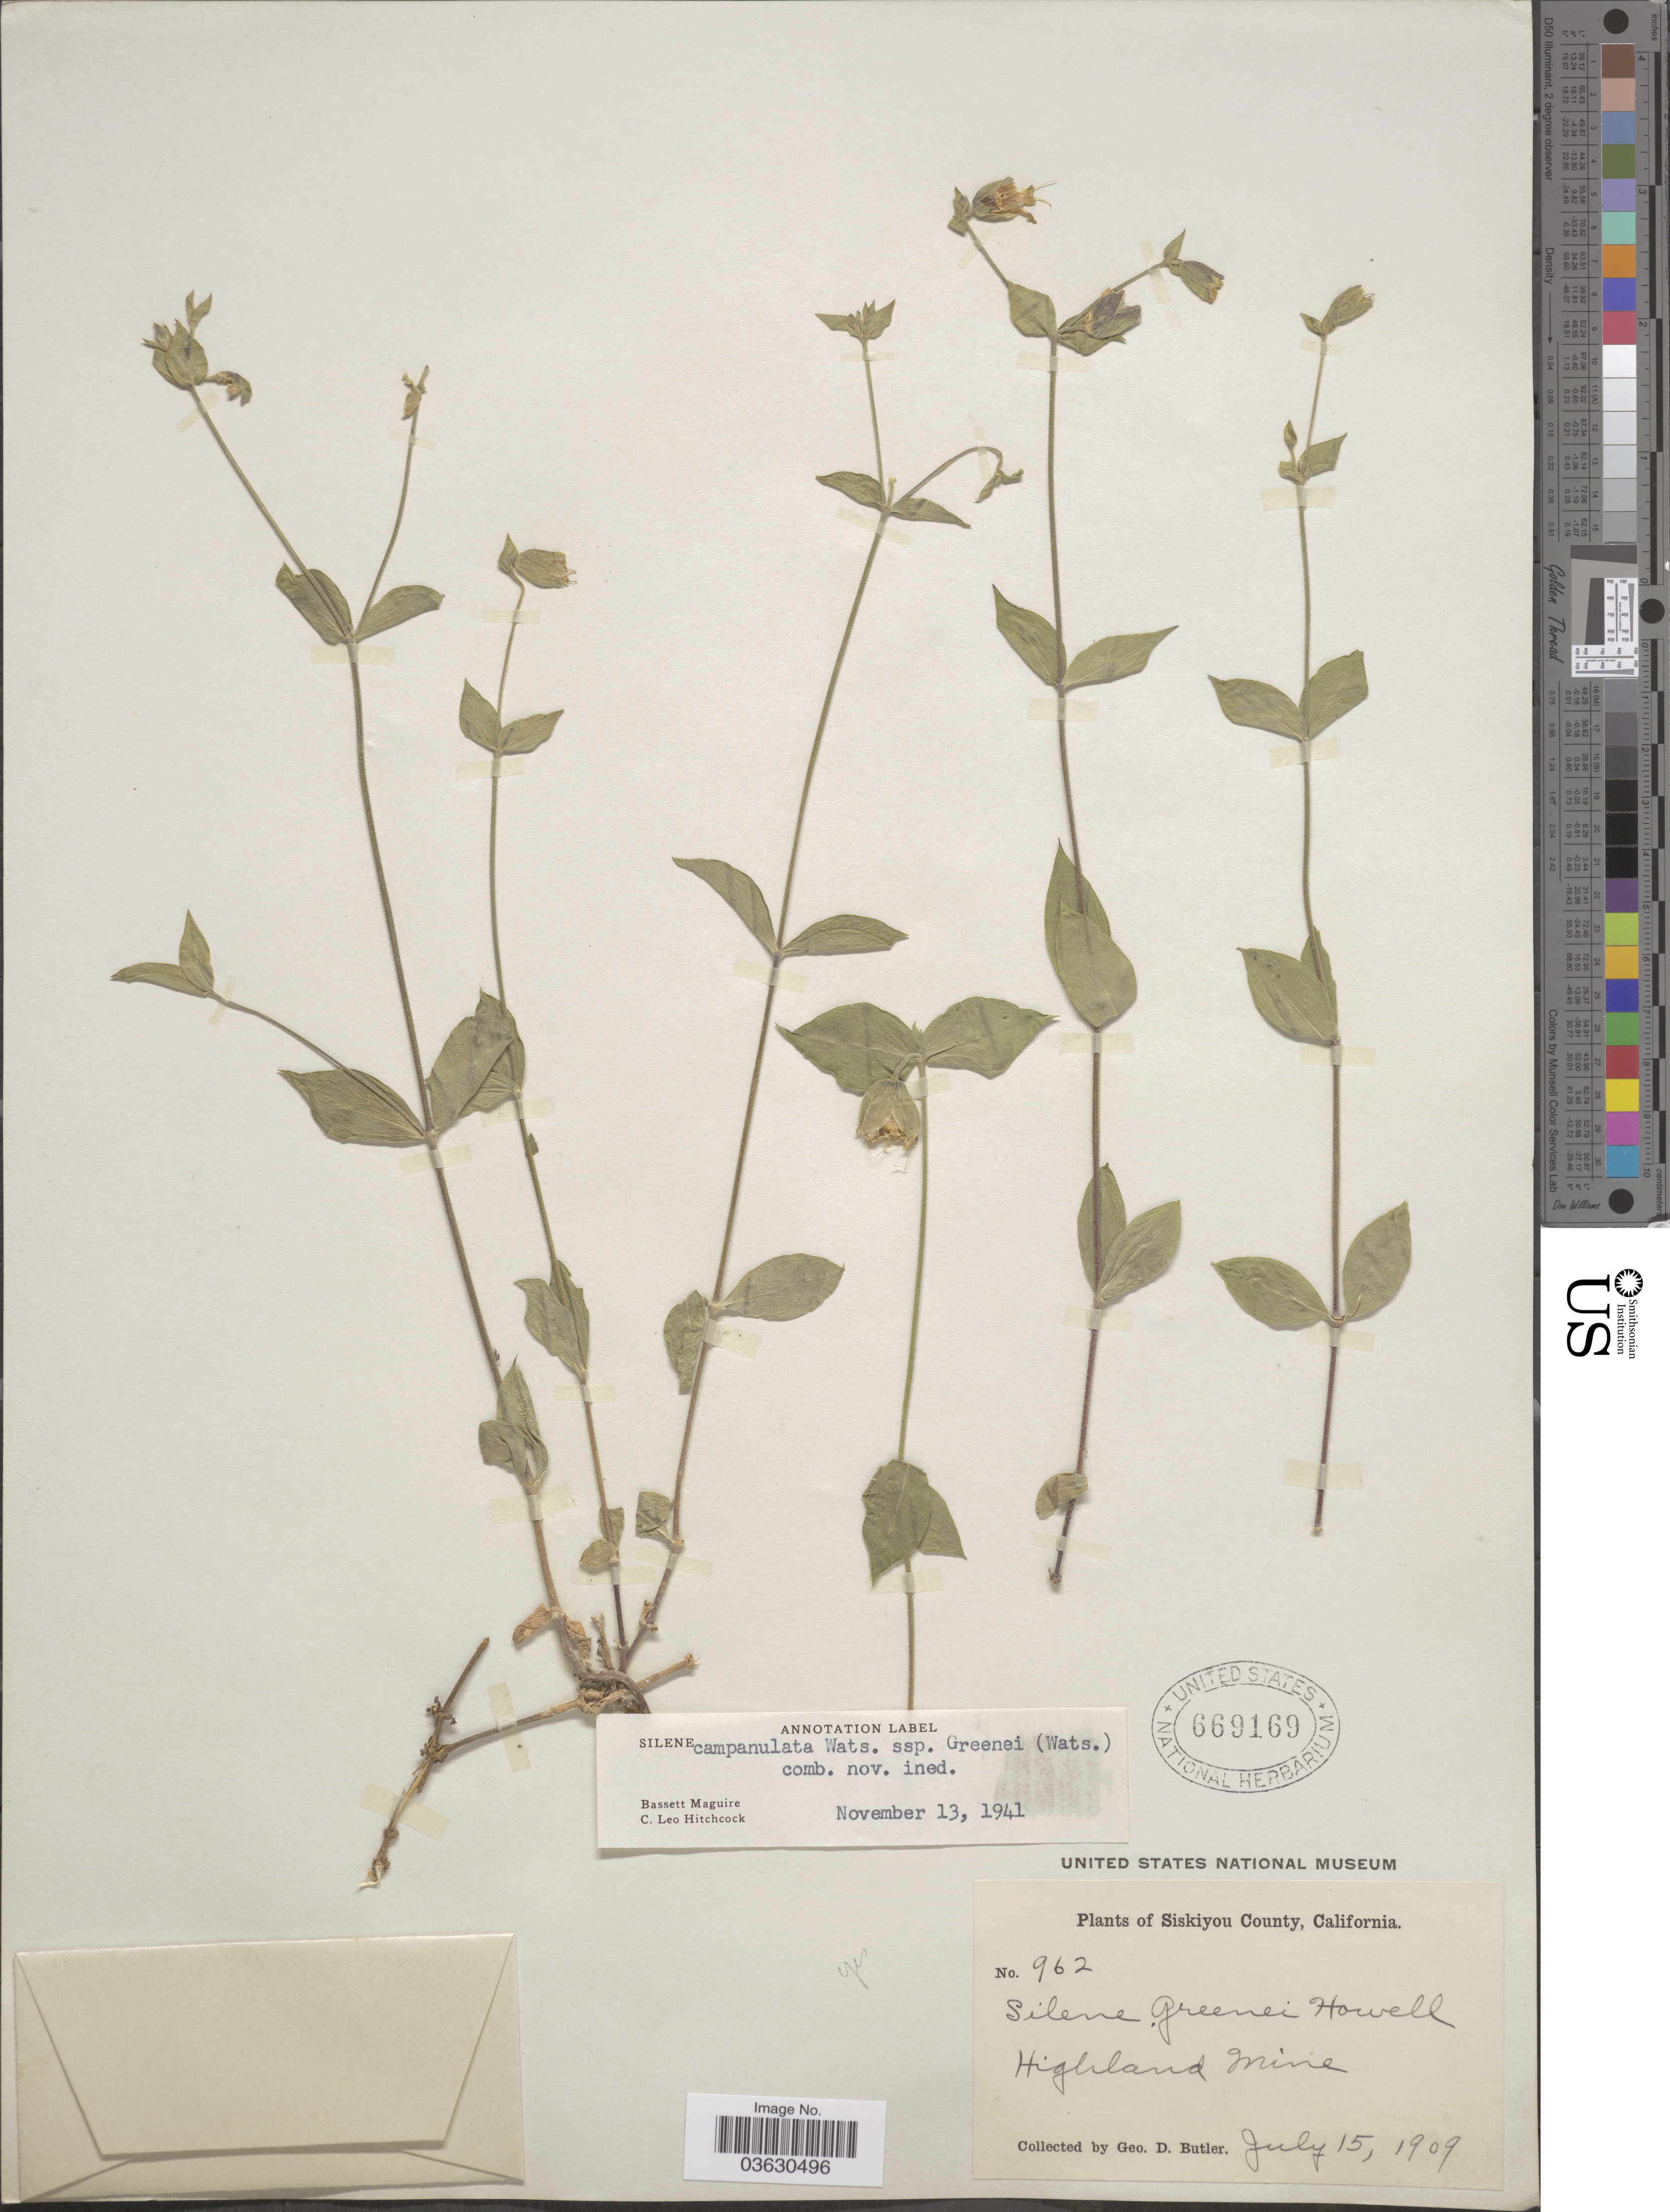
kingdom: Plantae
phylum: Tracheophyta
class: Magnoliopsida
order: Caryophyllales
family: Caryophyllaceae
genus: Silene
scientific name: Silene campanulata subsp. greenei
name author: (S. Watson ex B.L. Rob.) C.L. Hitchc. & Maguire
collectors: G. D. Butler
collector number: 962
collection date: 1909-07-15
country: United States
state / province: California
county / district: Siskiyou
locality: Siskiyou County. Highland Mine.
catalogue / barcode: US 669169